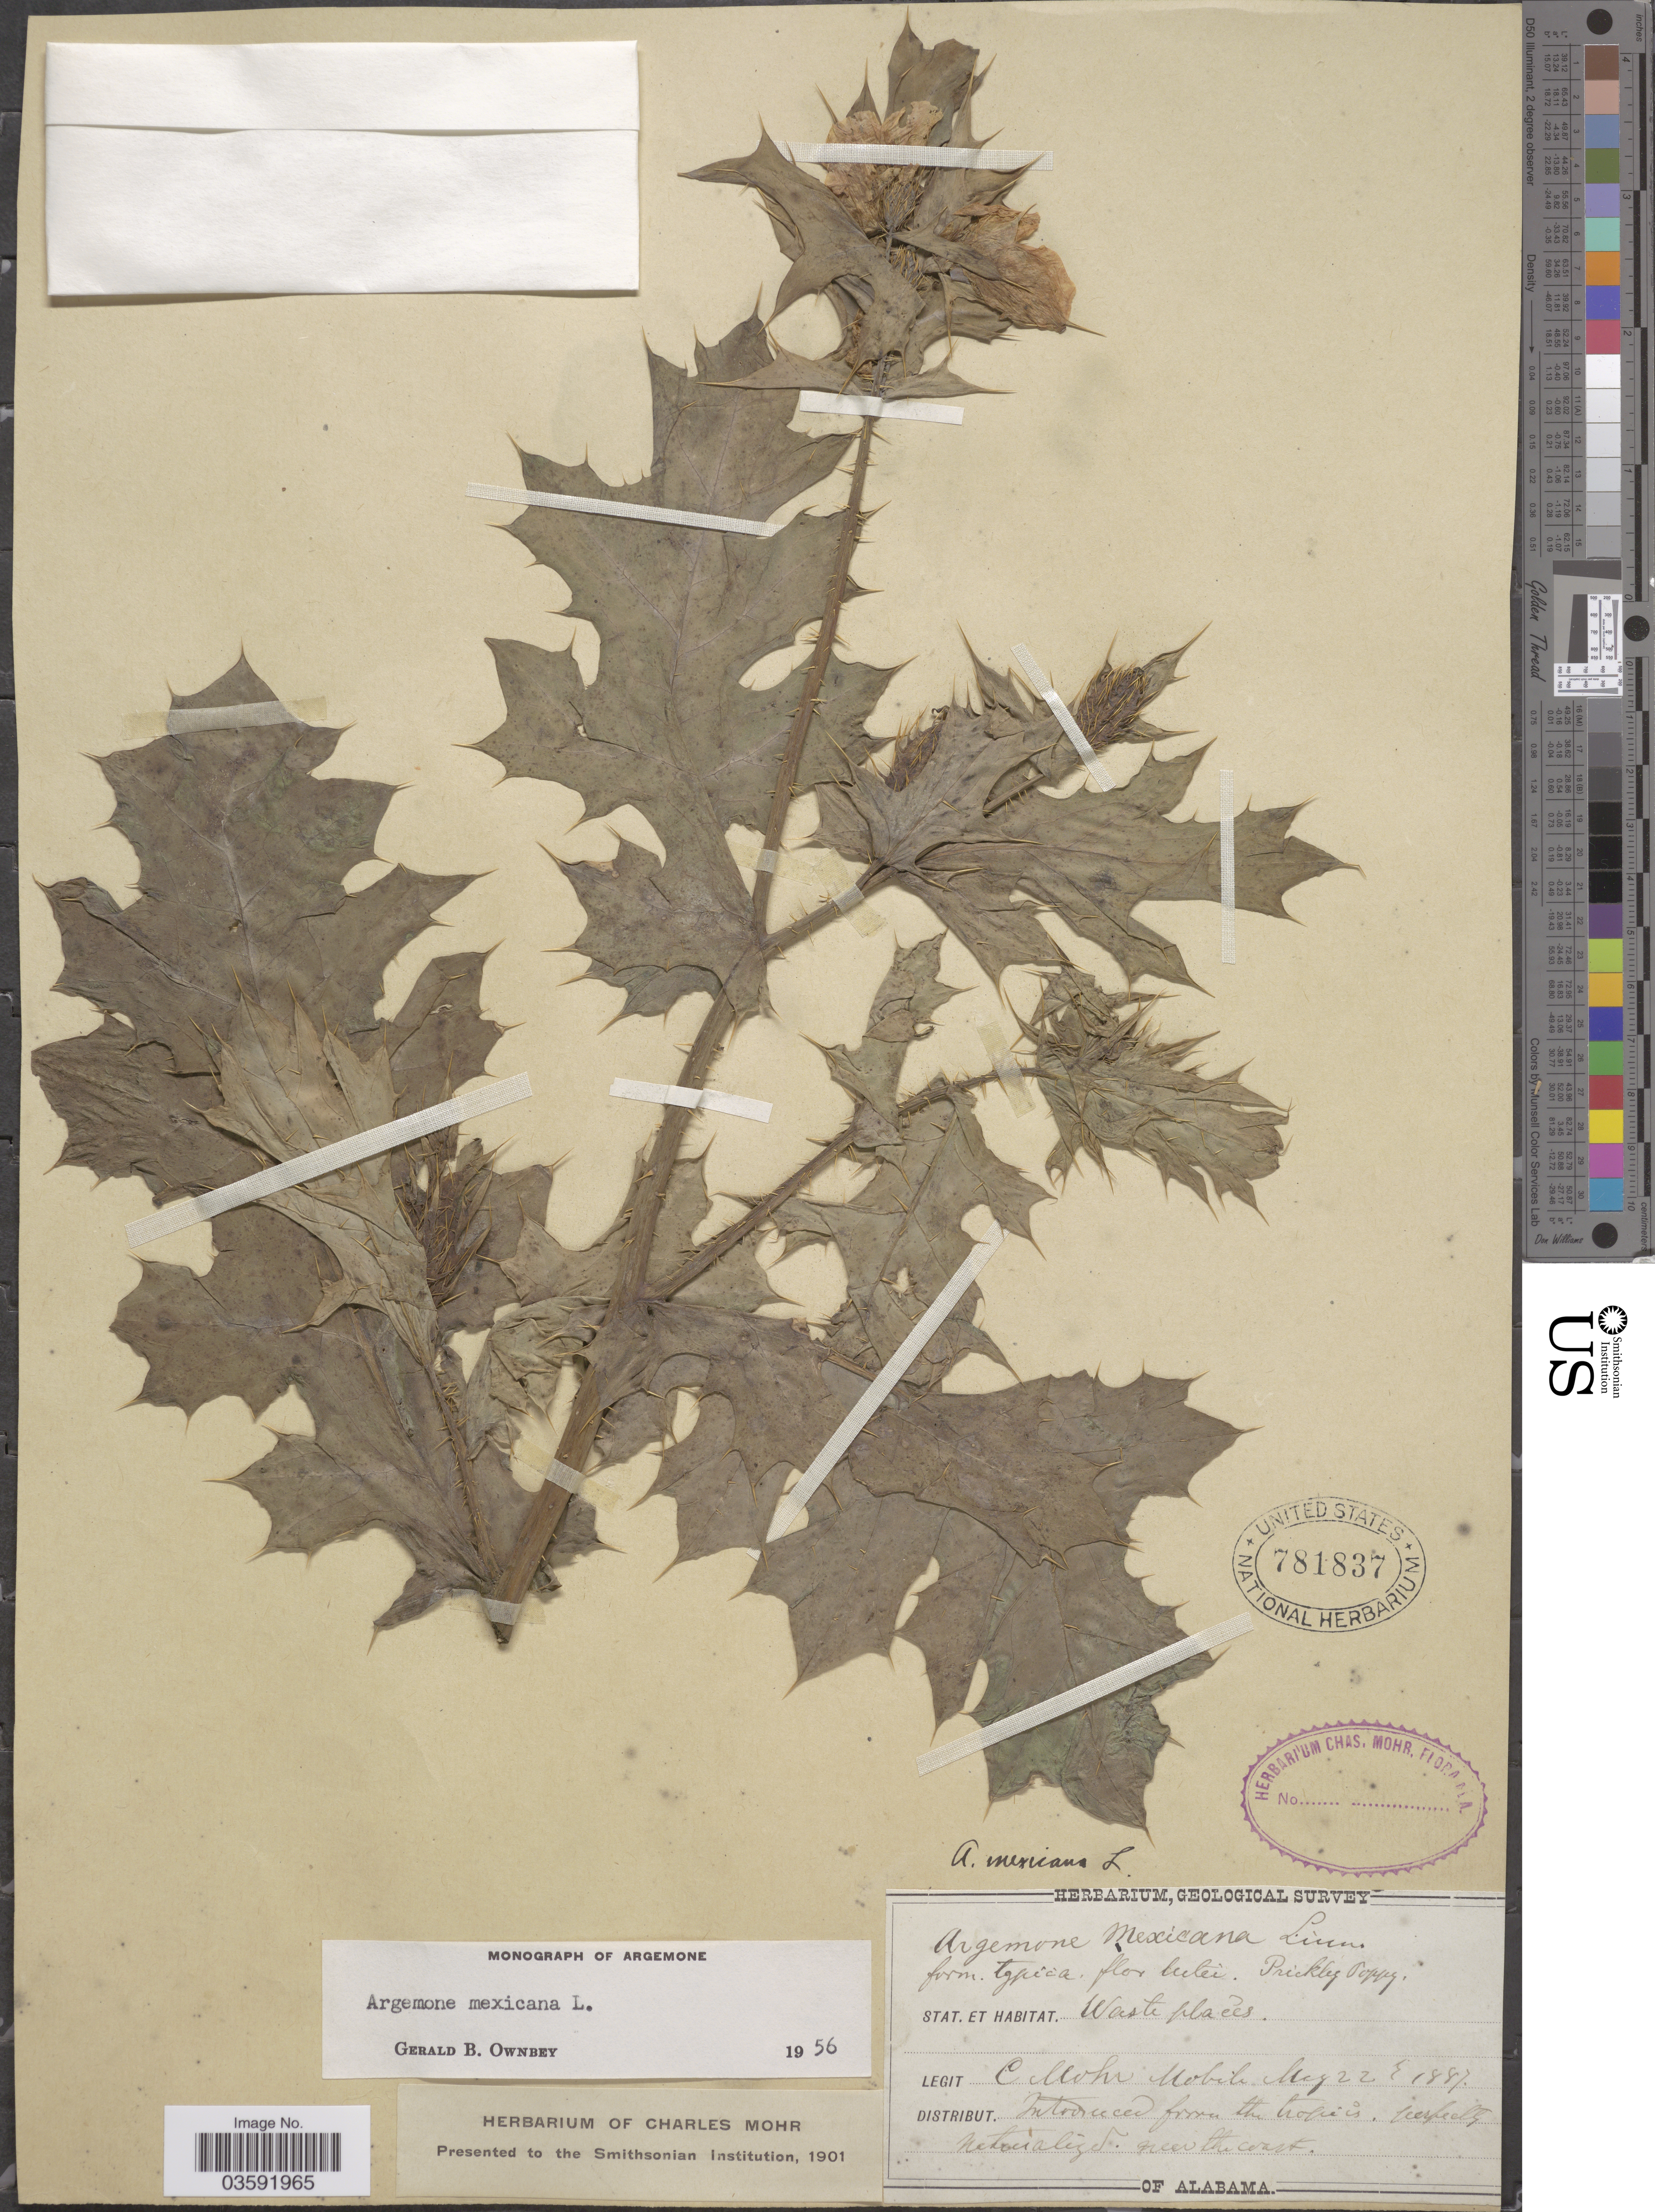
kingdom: Plantae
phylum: Tracheophyta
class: Magnoliopsida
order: Ranunculales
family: Papaveraceae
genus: Argemone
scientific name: Argemone mexicana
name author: L.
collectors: Mohr, C. T. (herbarium)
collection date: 1887-05-22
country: United States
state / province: Alabama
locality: Mobile.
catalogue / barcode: US 781837